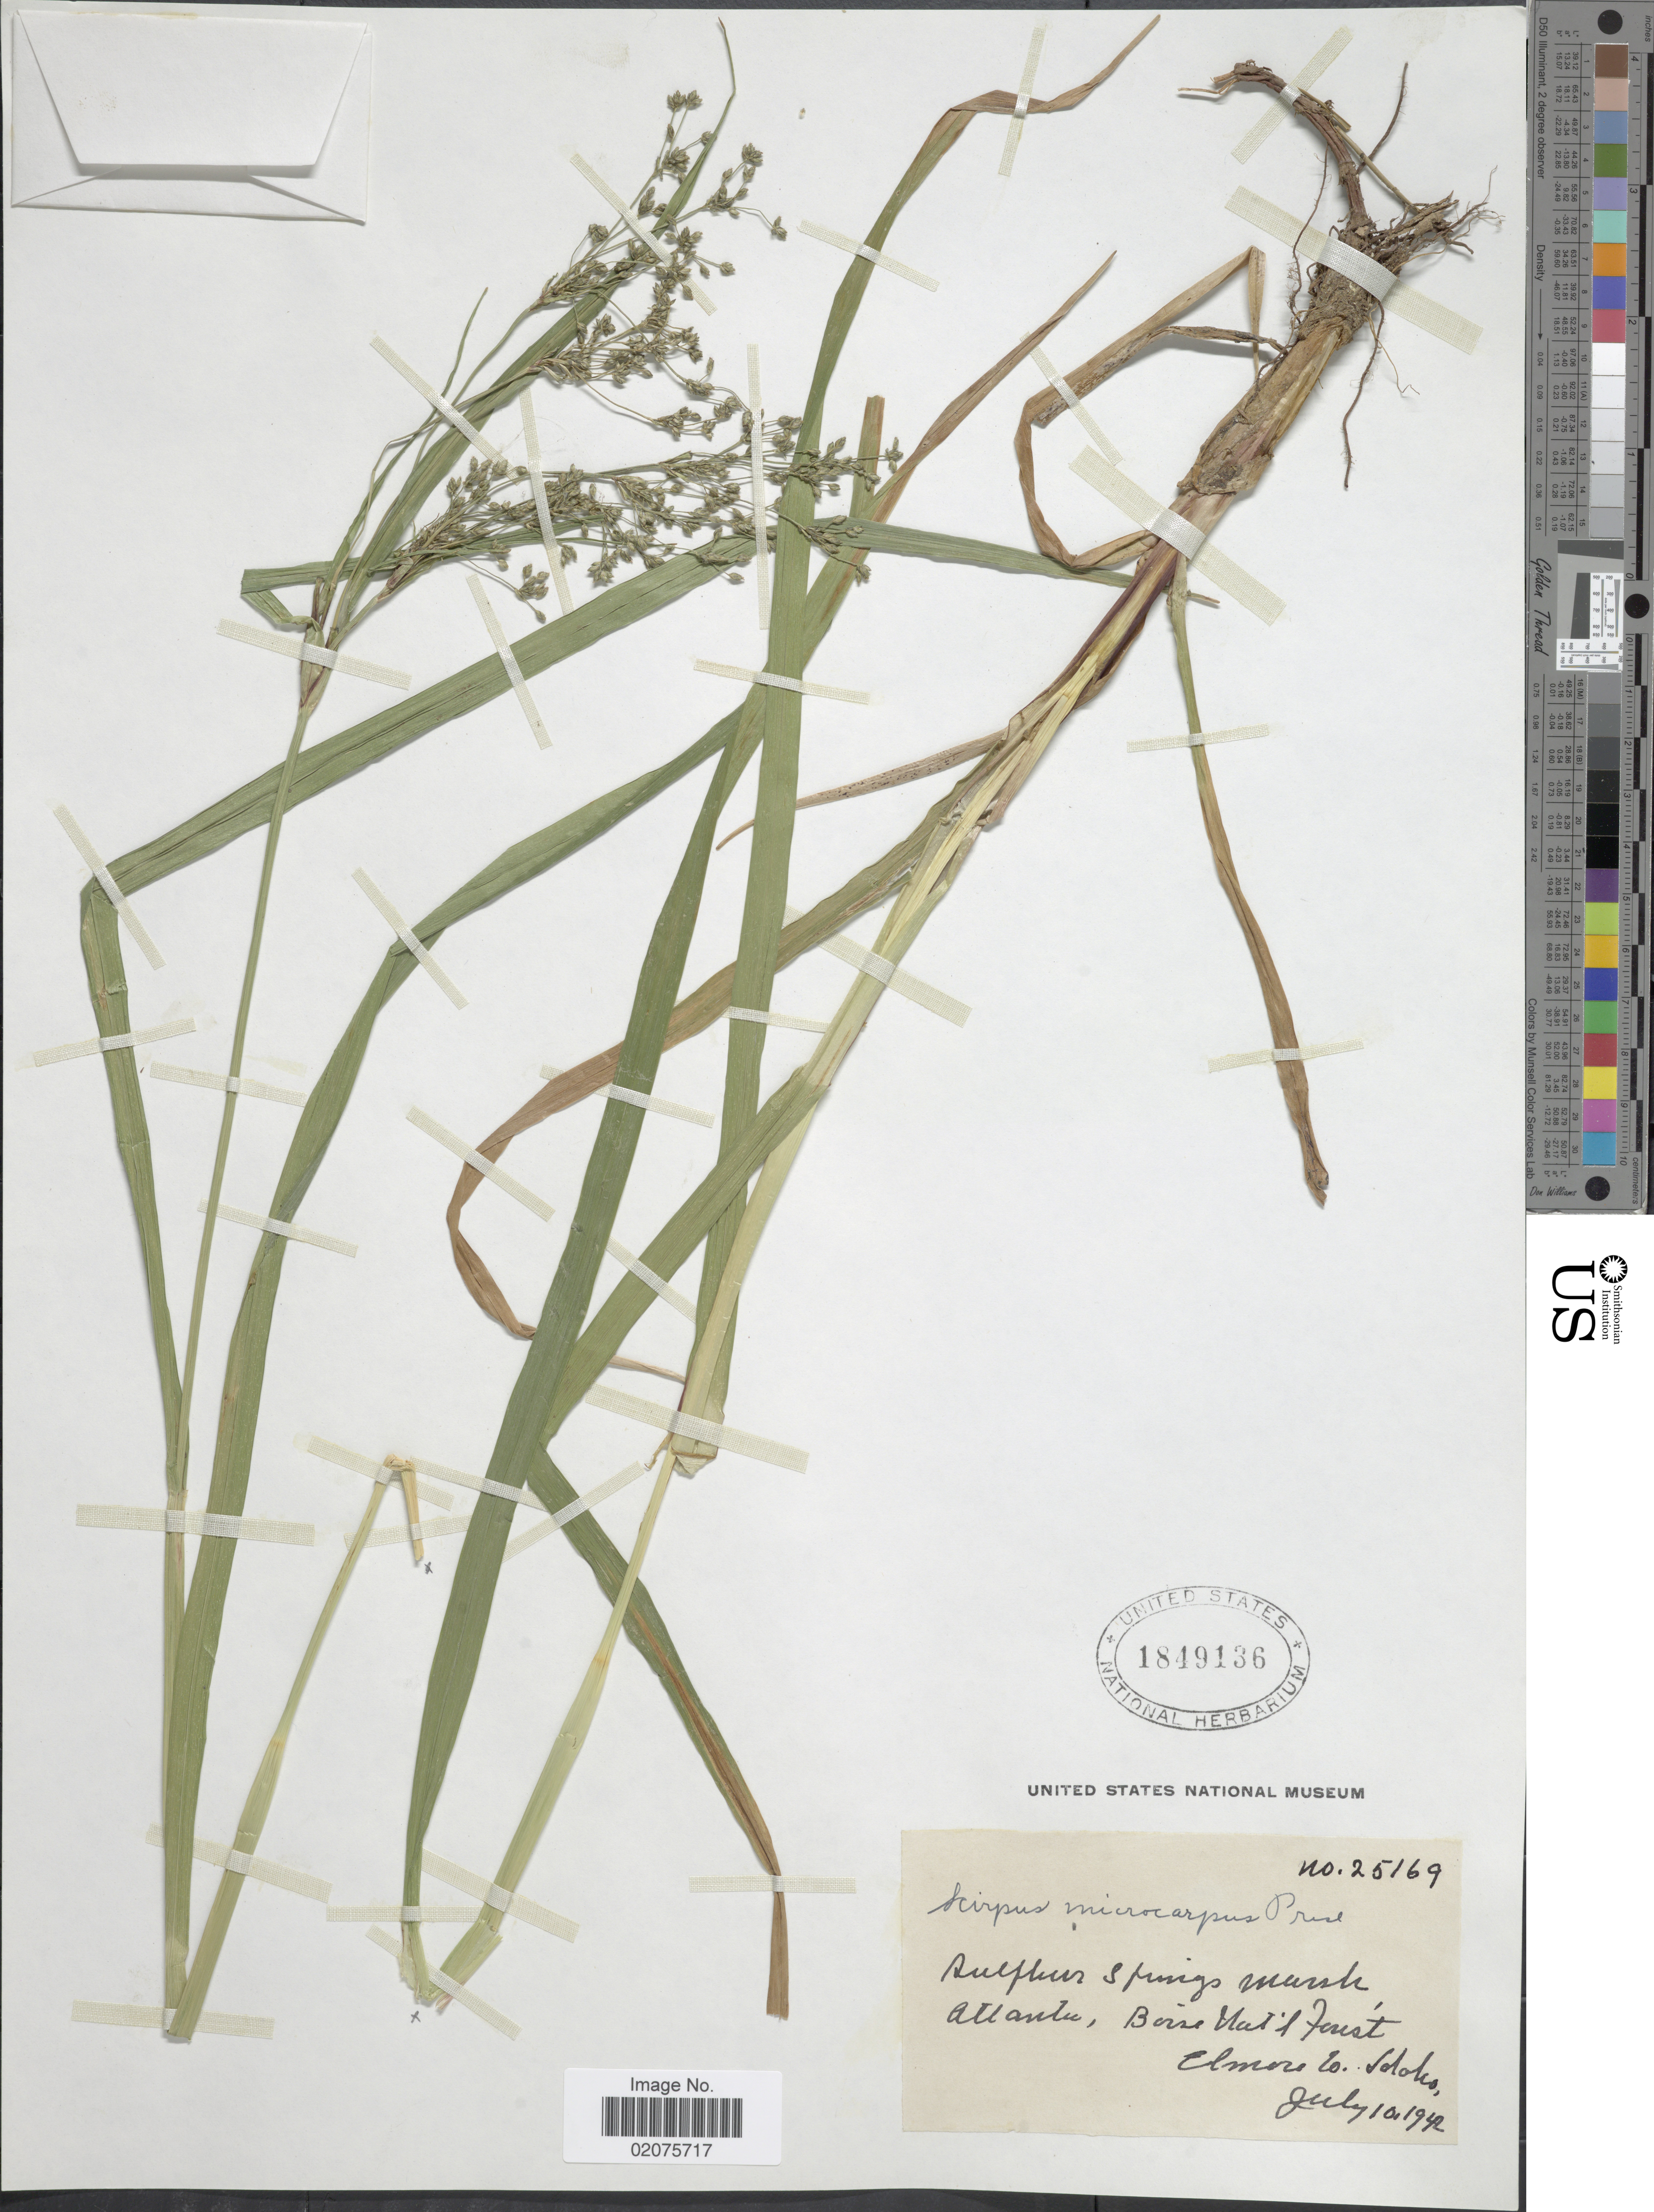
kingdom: Plantae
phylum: Tracheophyta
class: Liliopsida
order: Poales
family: Cyperaceae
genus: Scirpus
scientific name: Scirpus microcarpus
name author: J. Presl & C. Presl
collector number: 25169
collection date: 1942-07-10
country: United States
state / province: Idaho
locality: Sulphur Springs marsh, Atlantic, Boise Nat' l Forest, Elmore Co.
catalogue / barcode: US 1849136